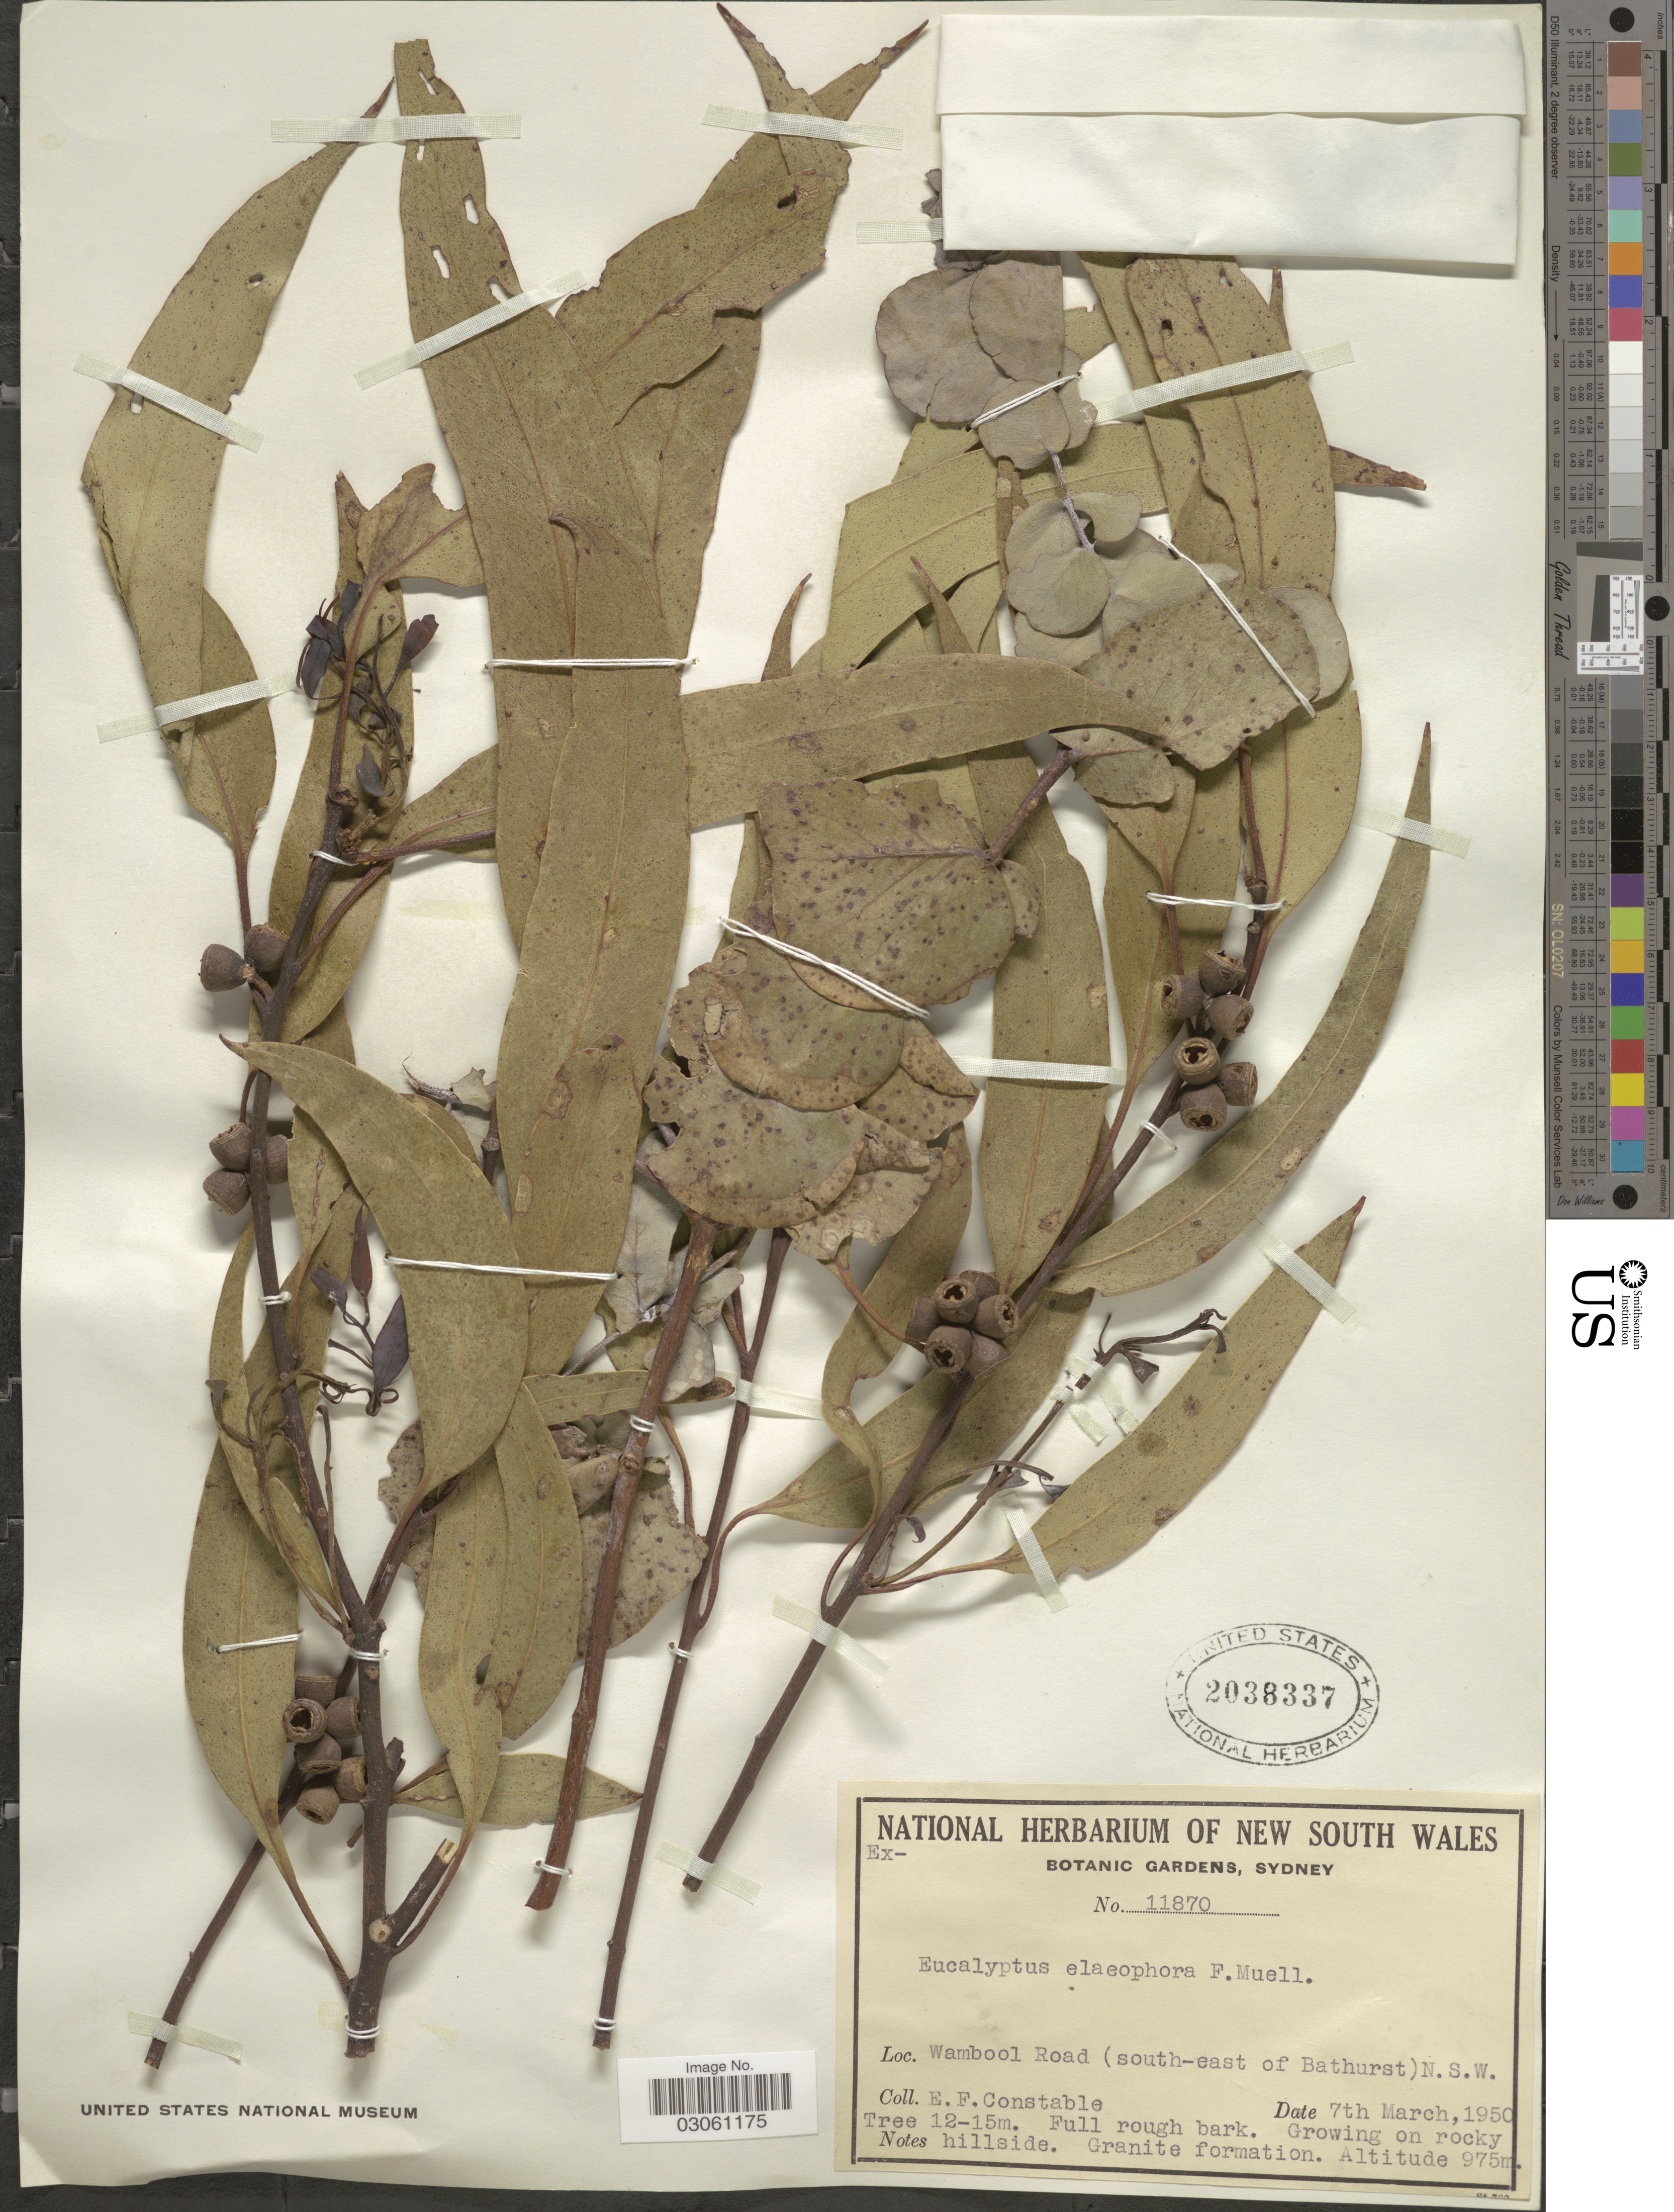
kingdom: Plantae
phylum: Tracheophyta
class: Magnoliopsida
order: Myrtales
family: Myrtaceae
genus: Eucalyptus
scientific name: Eucalyptus elaeophora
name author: F. Muell.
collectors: E. F. Constable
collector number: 11870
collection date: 1950-03-07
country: Australia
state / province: New South Wales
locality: Wambool Road (south-east of Bathurst).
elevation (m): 975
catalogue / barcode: US 2038337